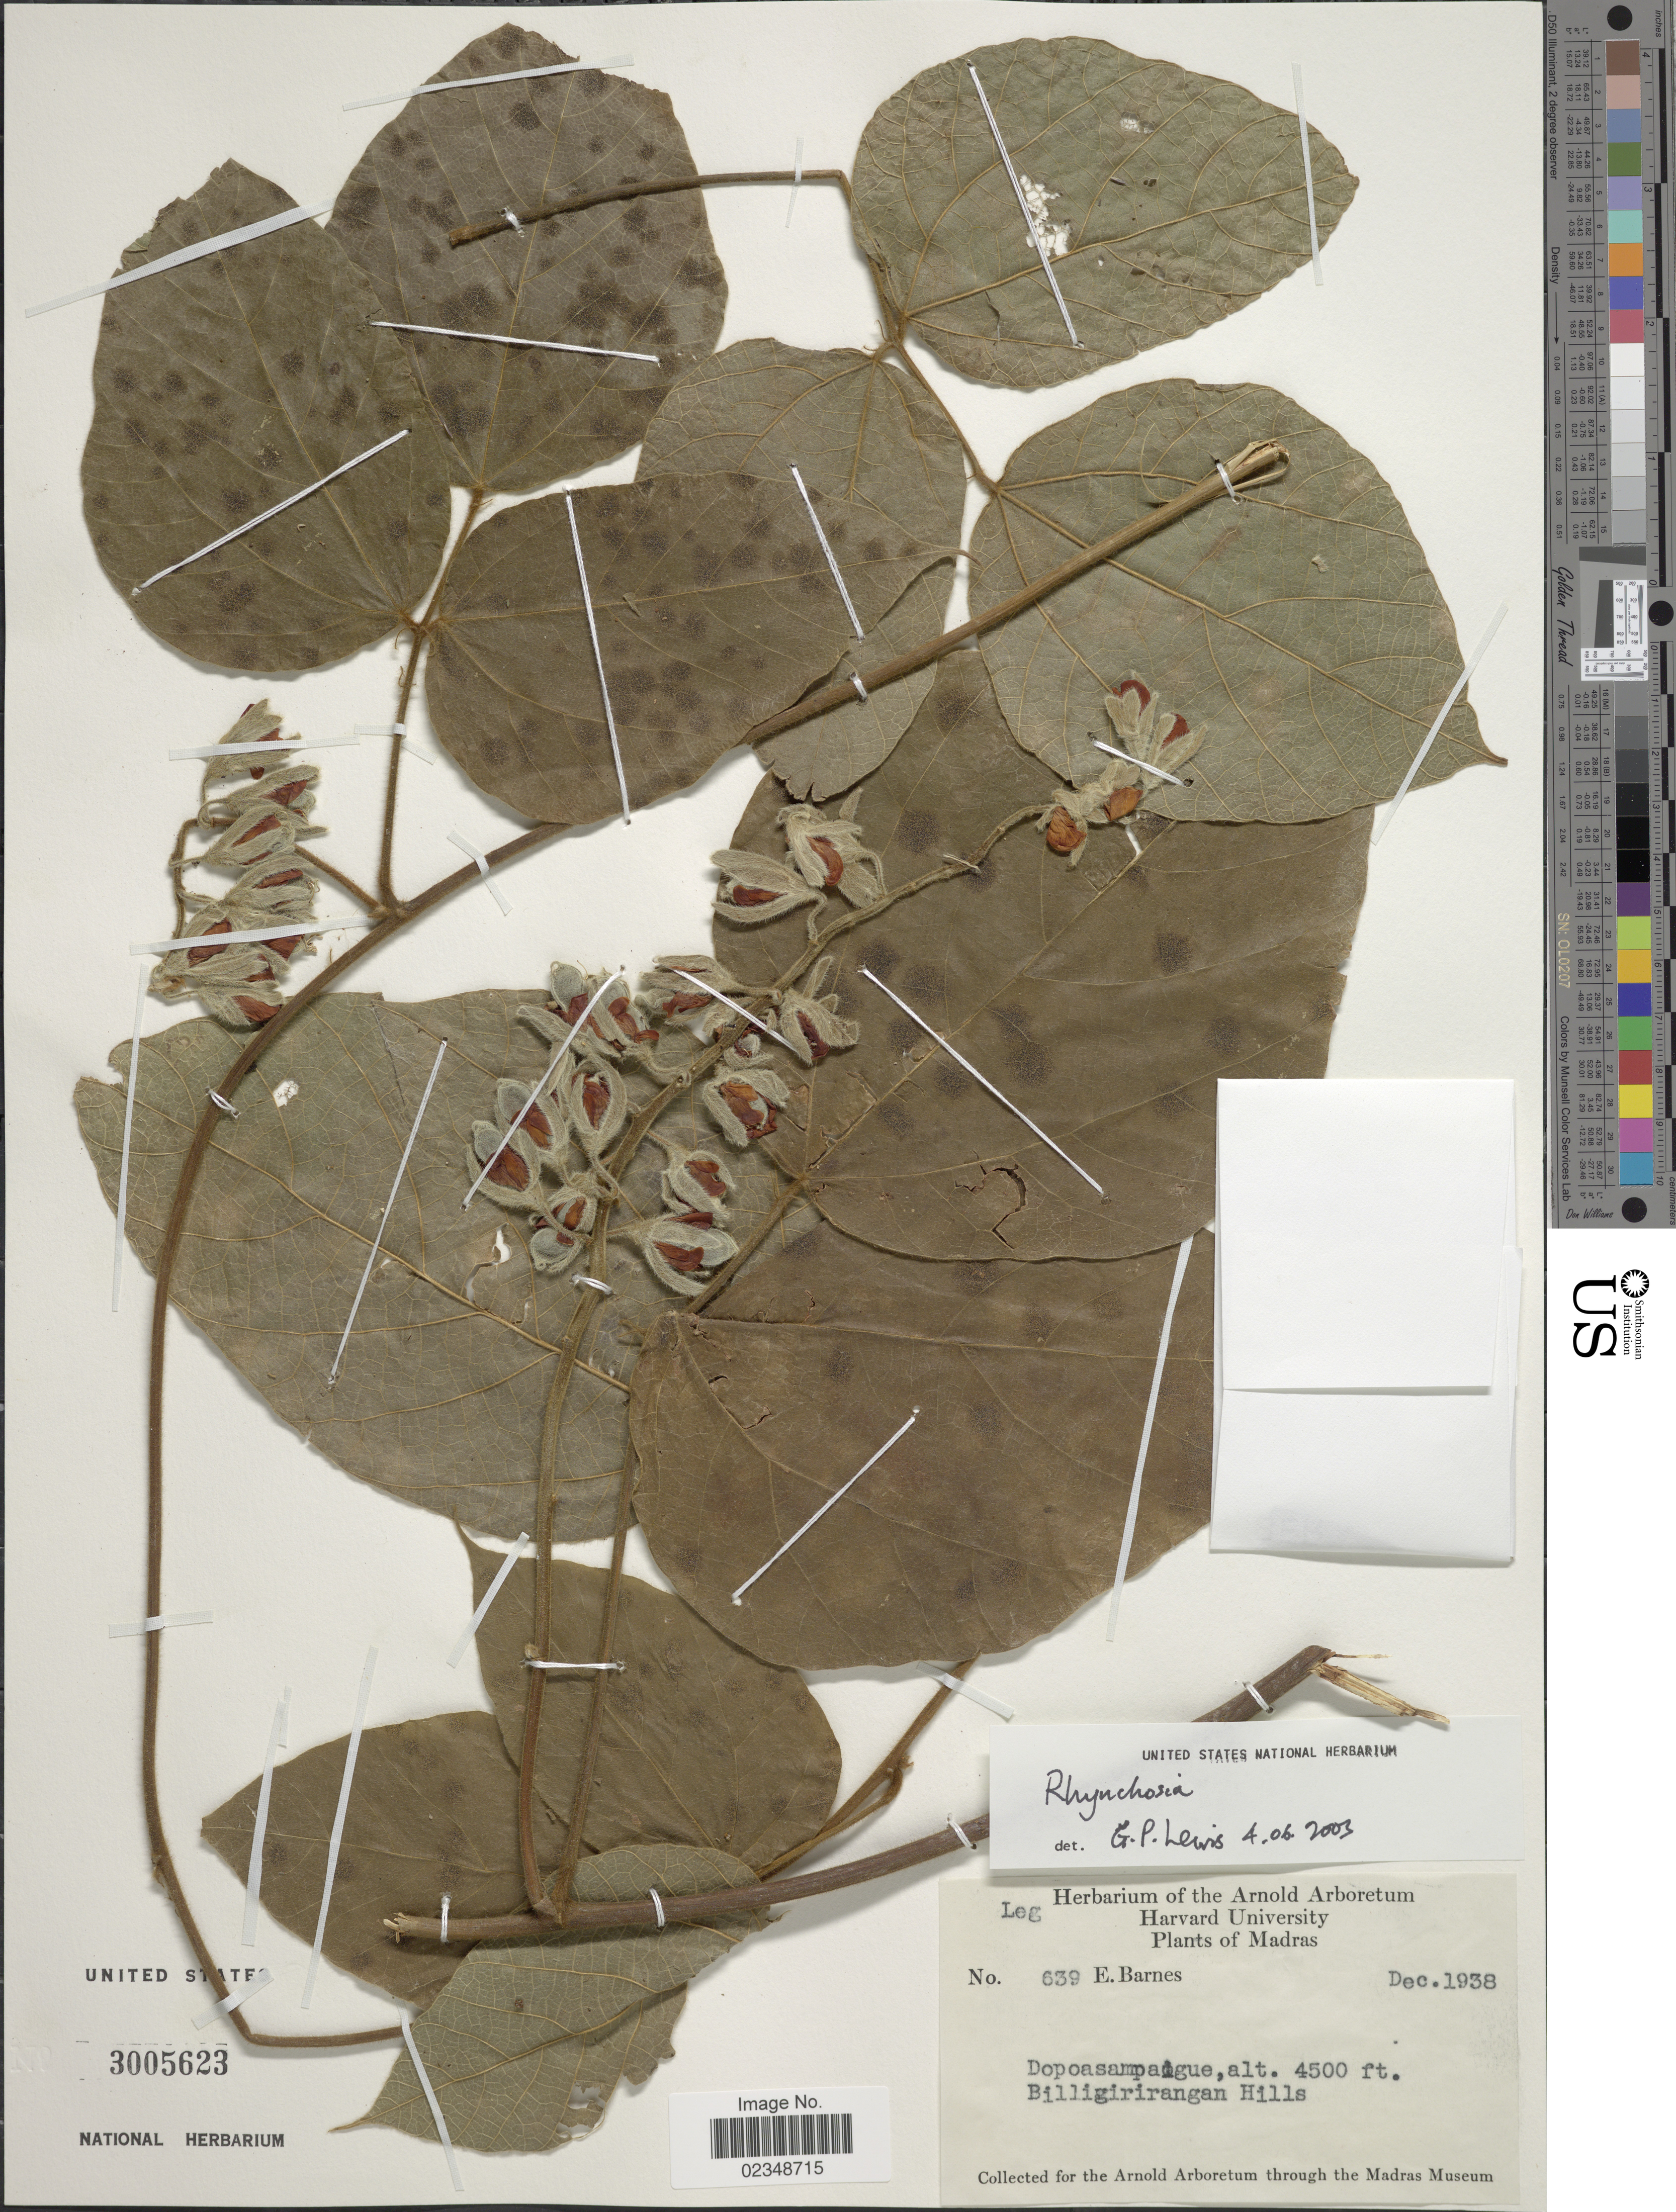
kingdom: Plantae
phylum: Tracheophyta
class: Magnoliopsida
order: Fabales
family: Fabaceae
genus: Rhynchosia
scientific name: Rhynchosia sp.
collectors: E. Barnes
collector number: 639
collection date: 1938-12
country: India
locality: Madras, Dopoasampaigue, Billigirirangan Hills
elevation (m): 1372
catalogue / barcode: US 3005623